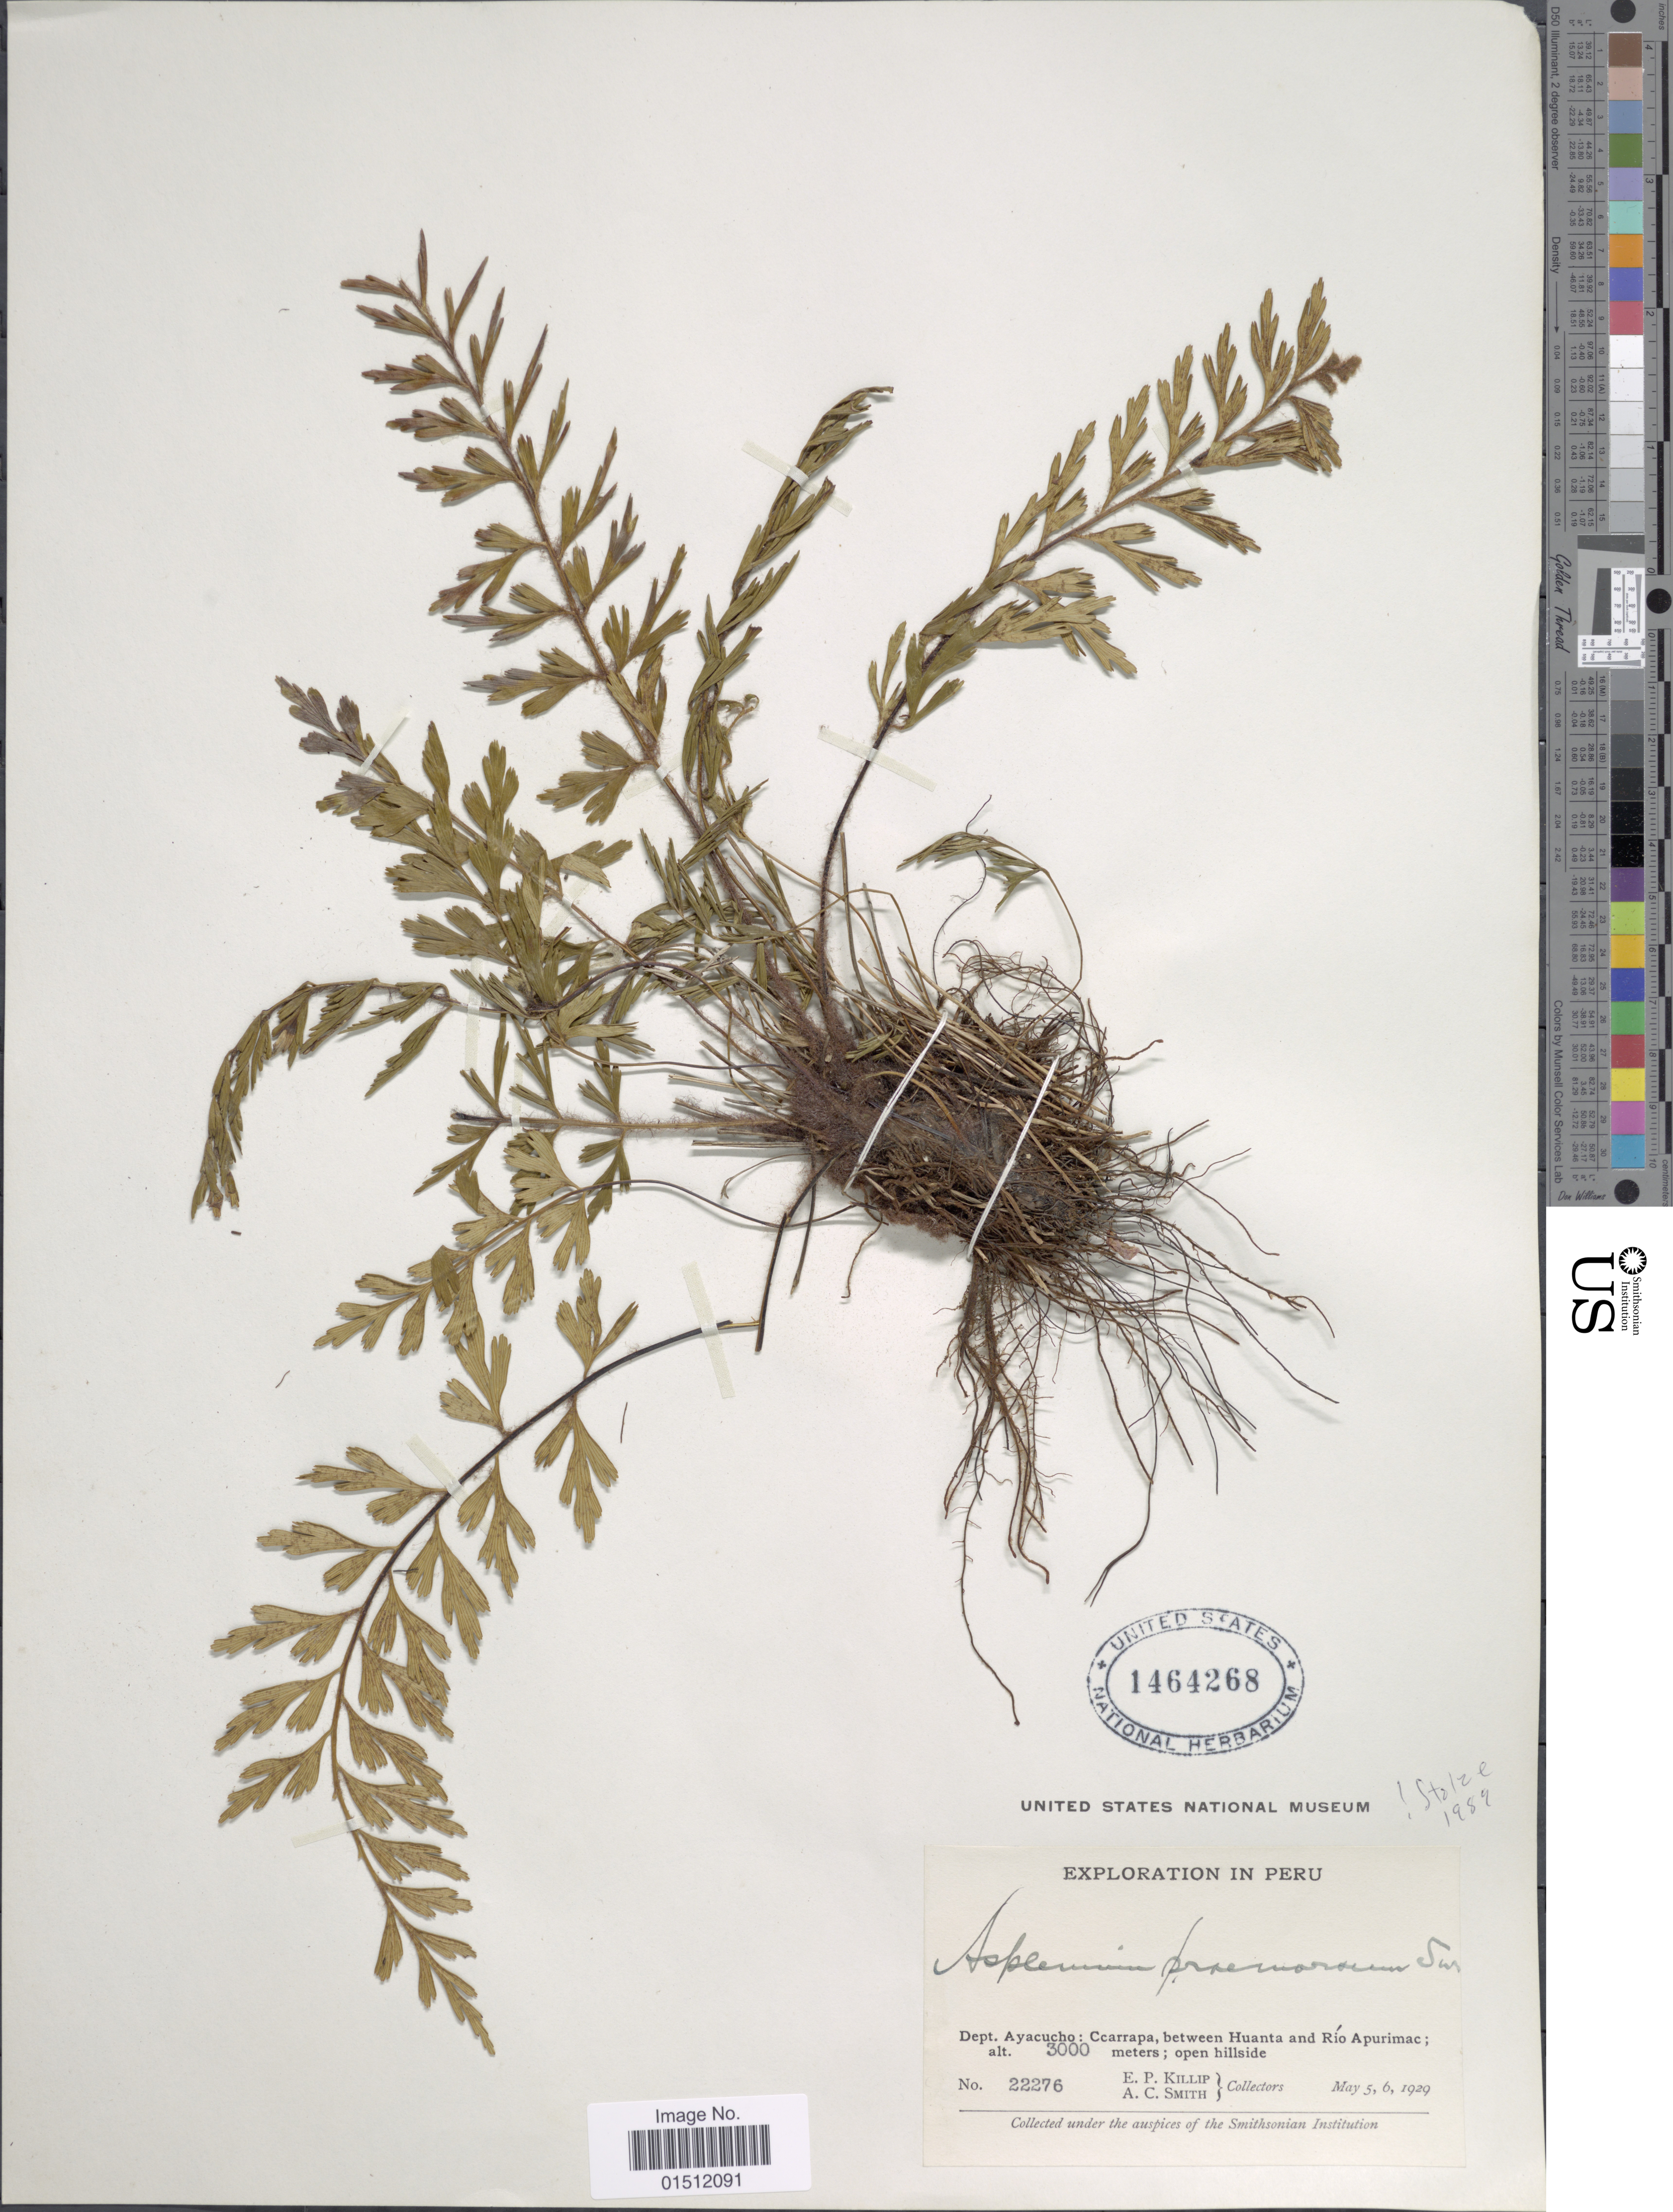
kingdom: Plantae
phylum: Tracheophyta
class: Polypodiopsida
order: Polypodiales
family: Aspleniaceae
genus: Asplenium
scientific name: Asplenium praemorsum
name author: Sw.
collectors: E. P. Killip & A. C. Smith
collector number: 22276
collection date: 1929-05-05/1929-05-06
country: Peru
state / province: Ayacucho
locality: Dept. Ayacucho:Ccarrapa, between Huanta and Rio Apurimac.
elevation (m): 3000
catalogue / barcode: US 1464268